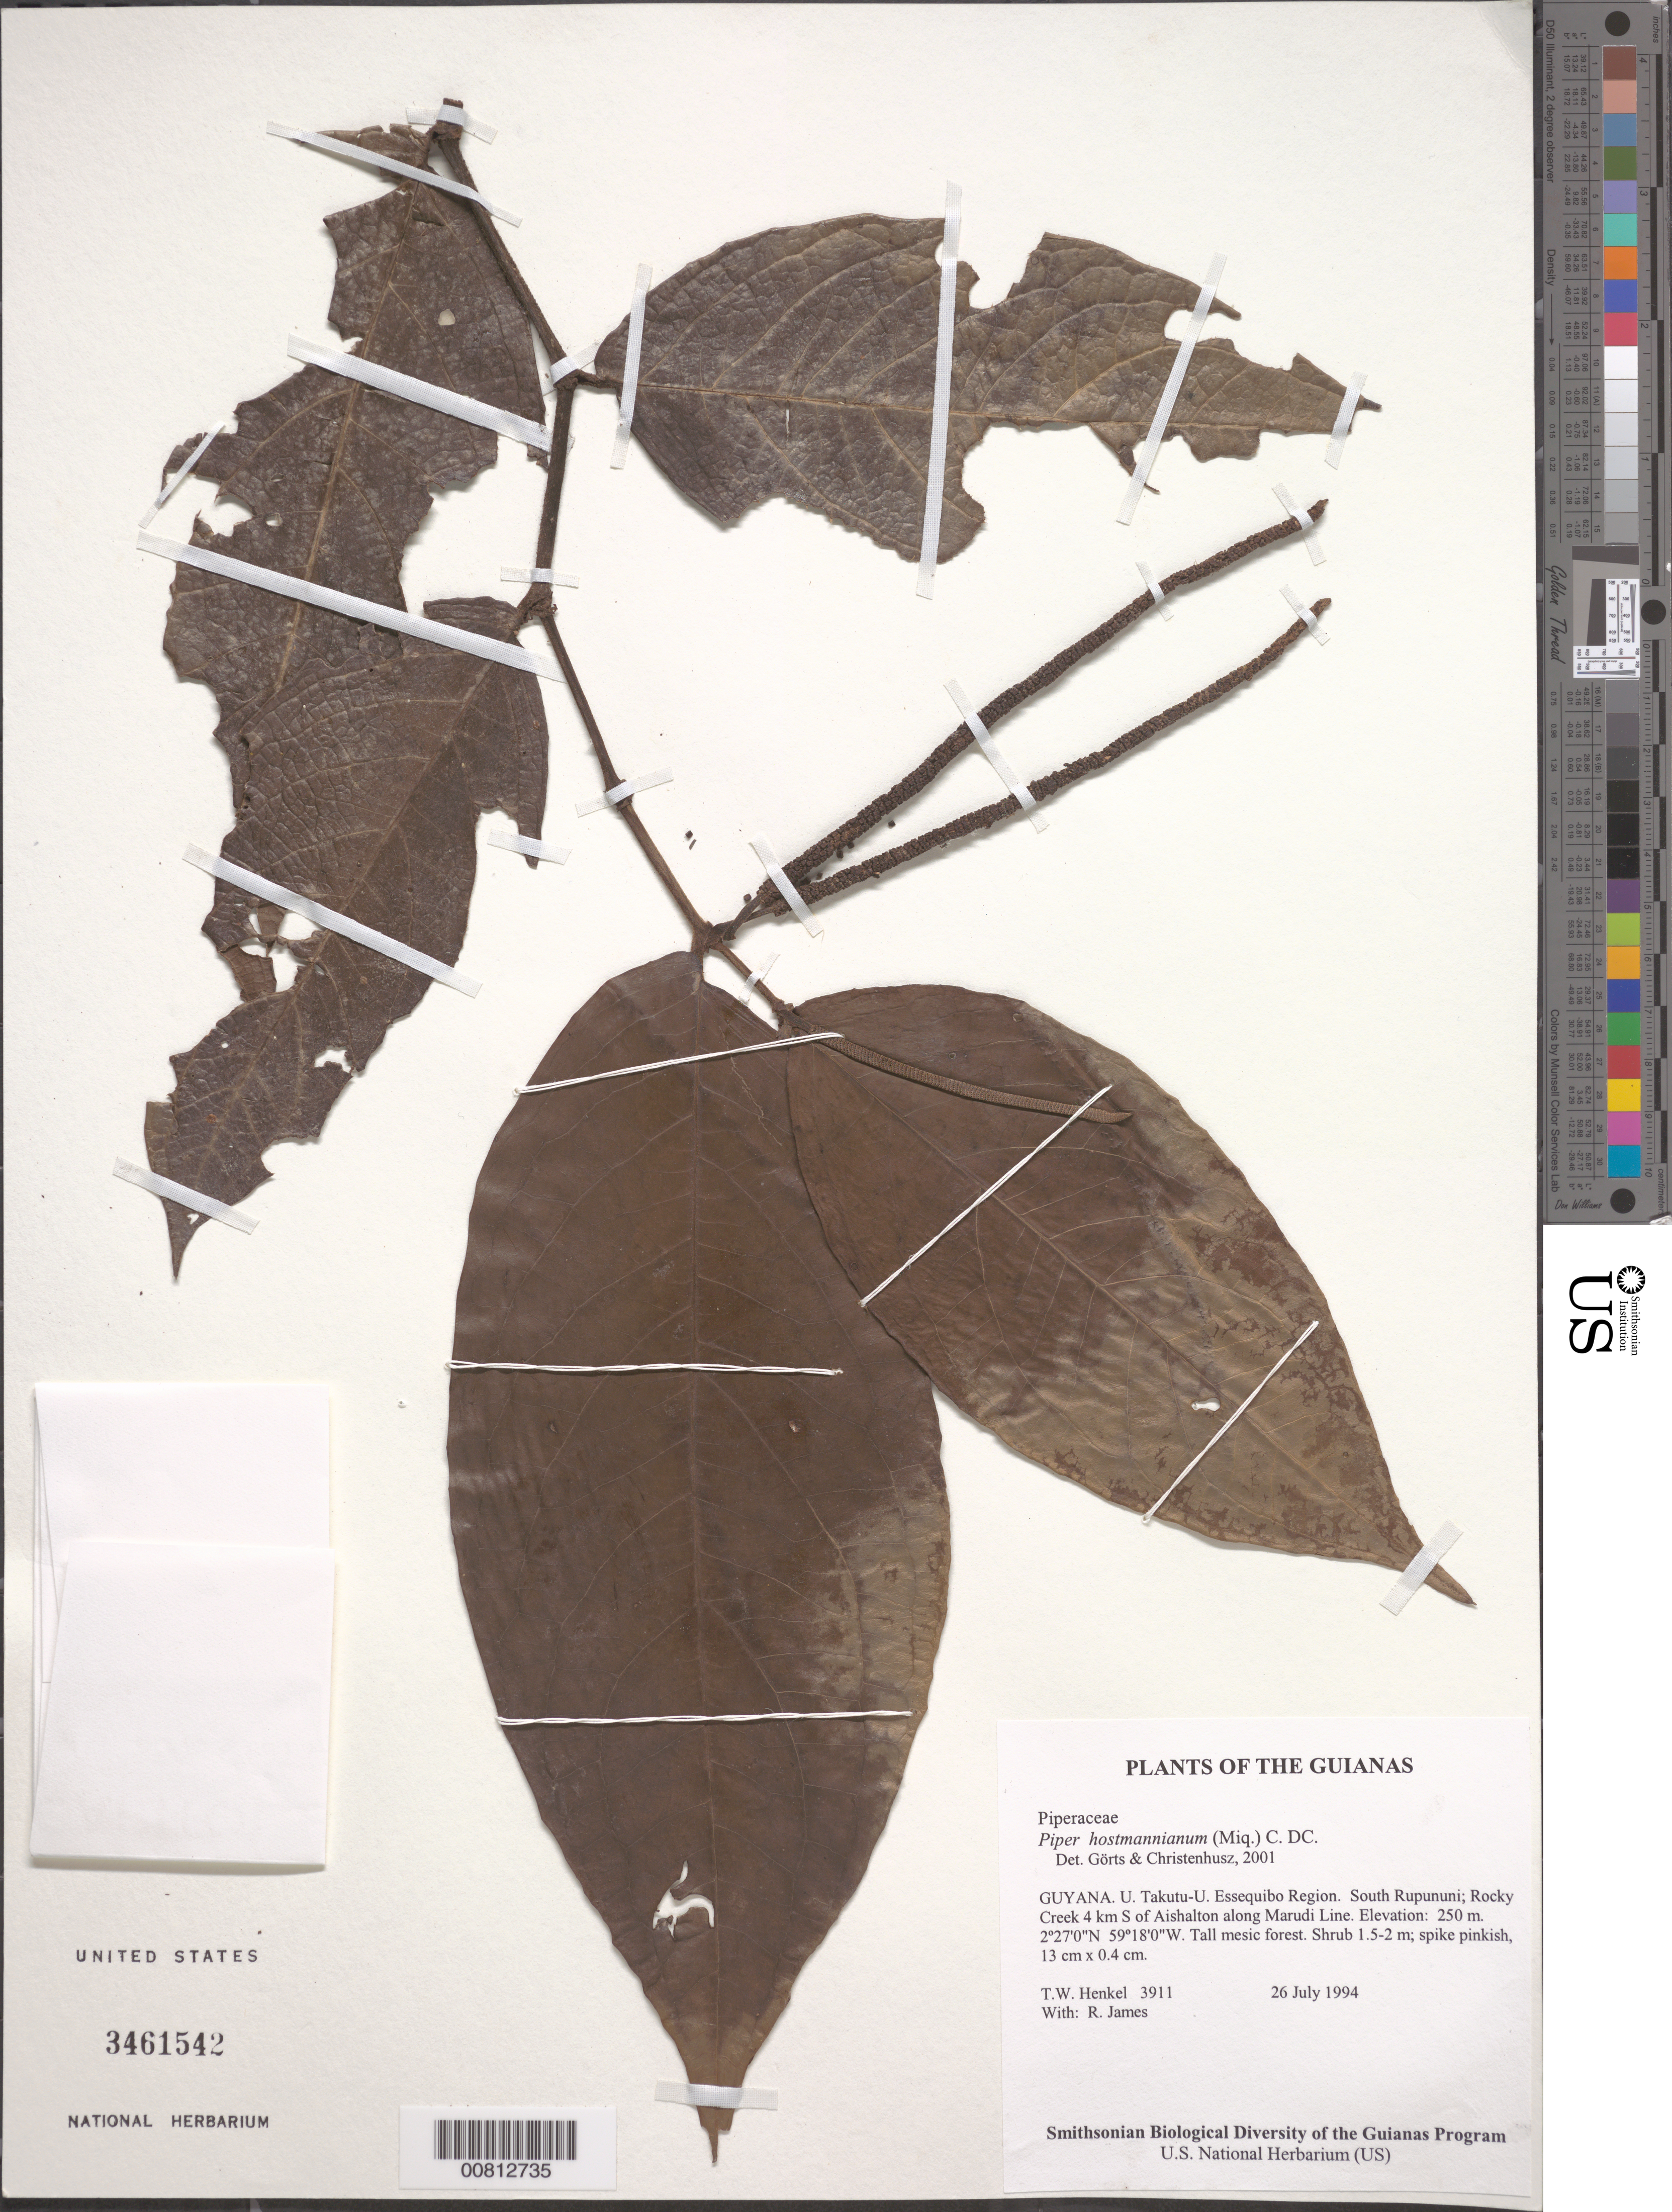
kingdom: Plantae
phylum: Tracheophyta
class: Magnoliopsida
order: Piperales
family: Piperaceae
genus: Piper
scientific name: Piper hostmannianum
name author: (Miq.) C. DC.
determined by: Görts-van Rijn, A. R.; Christenhusz, M. J.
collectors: T. Henkel & R. James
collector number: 3911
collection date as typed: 26 July 1994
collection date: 1994-07-26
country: Guyana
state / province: U. Takutu-U. Essequibo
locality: South Rupununi; Rocky Creek 4 km S of Aishalton along Marudi Line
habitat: Tall mesic forest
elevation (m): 250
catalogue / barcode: US 3461542